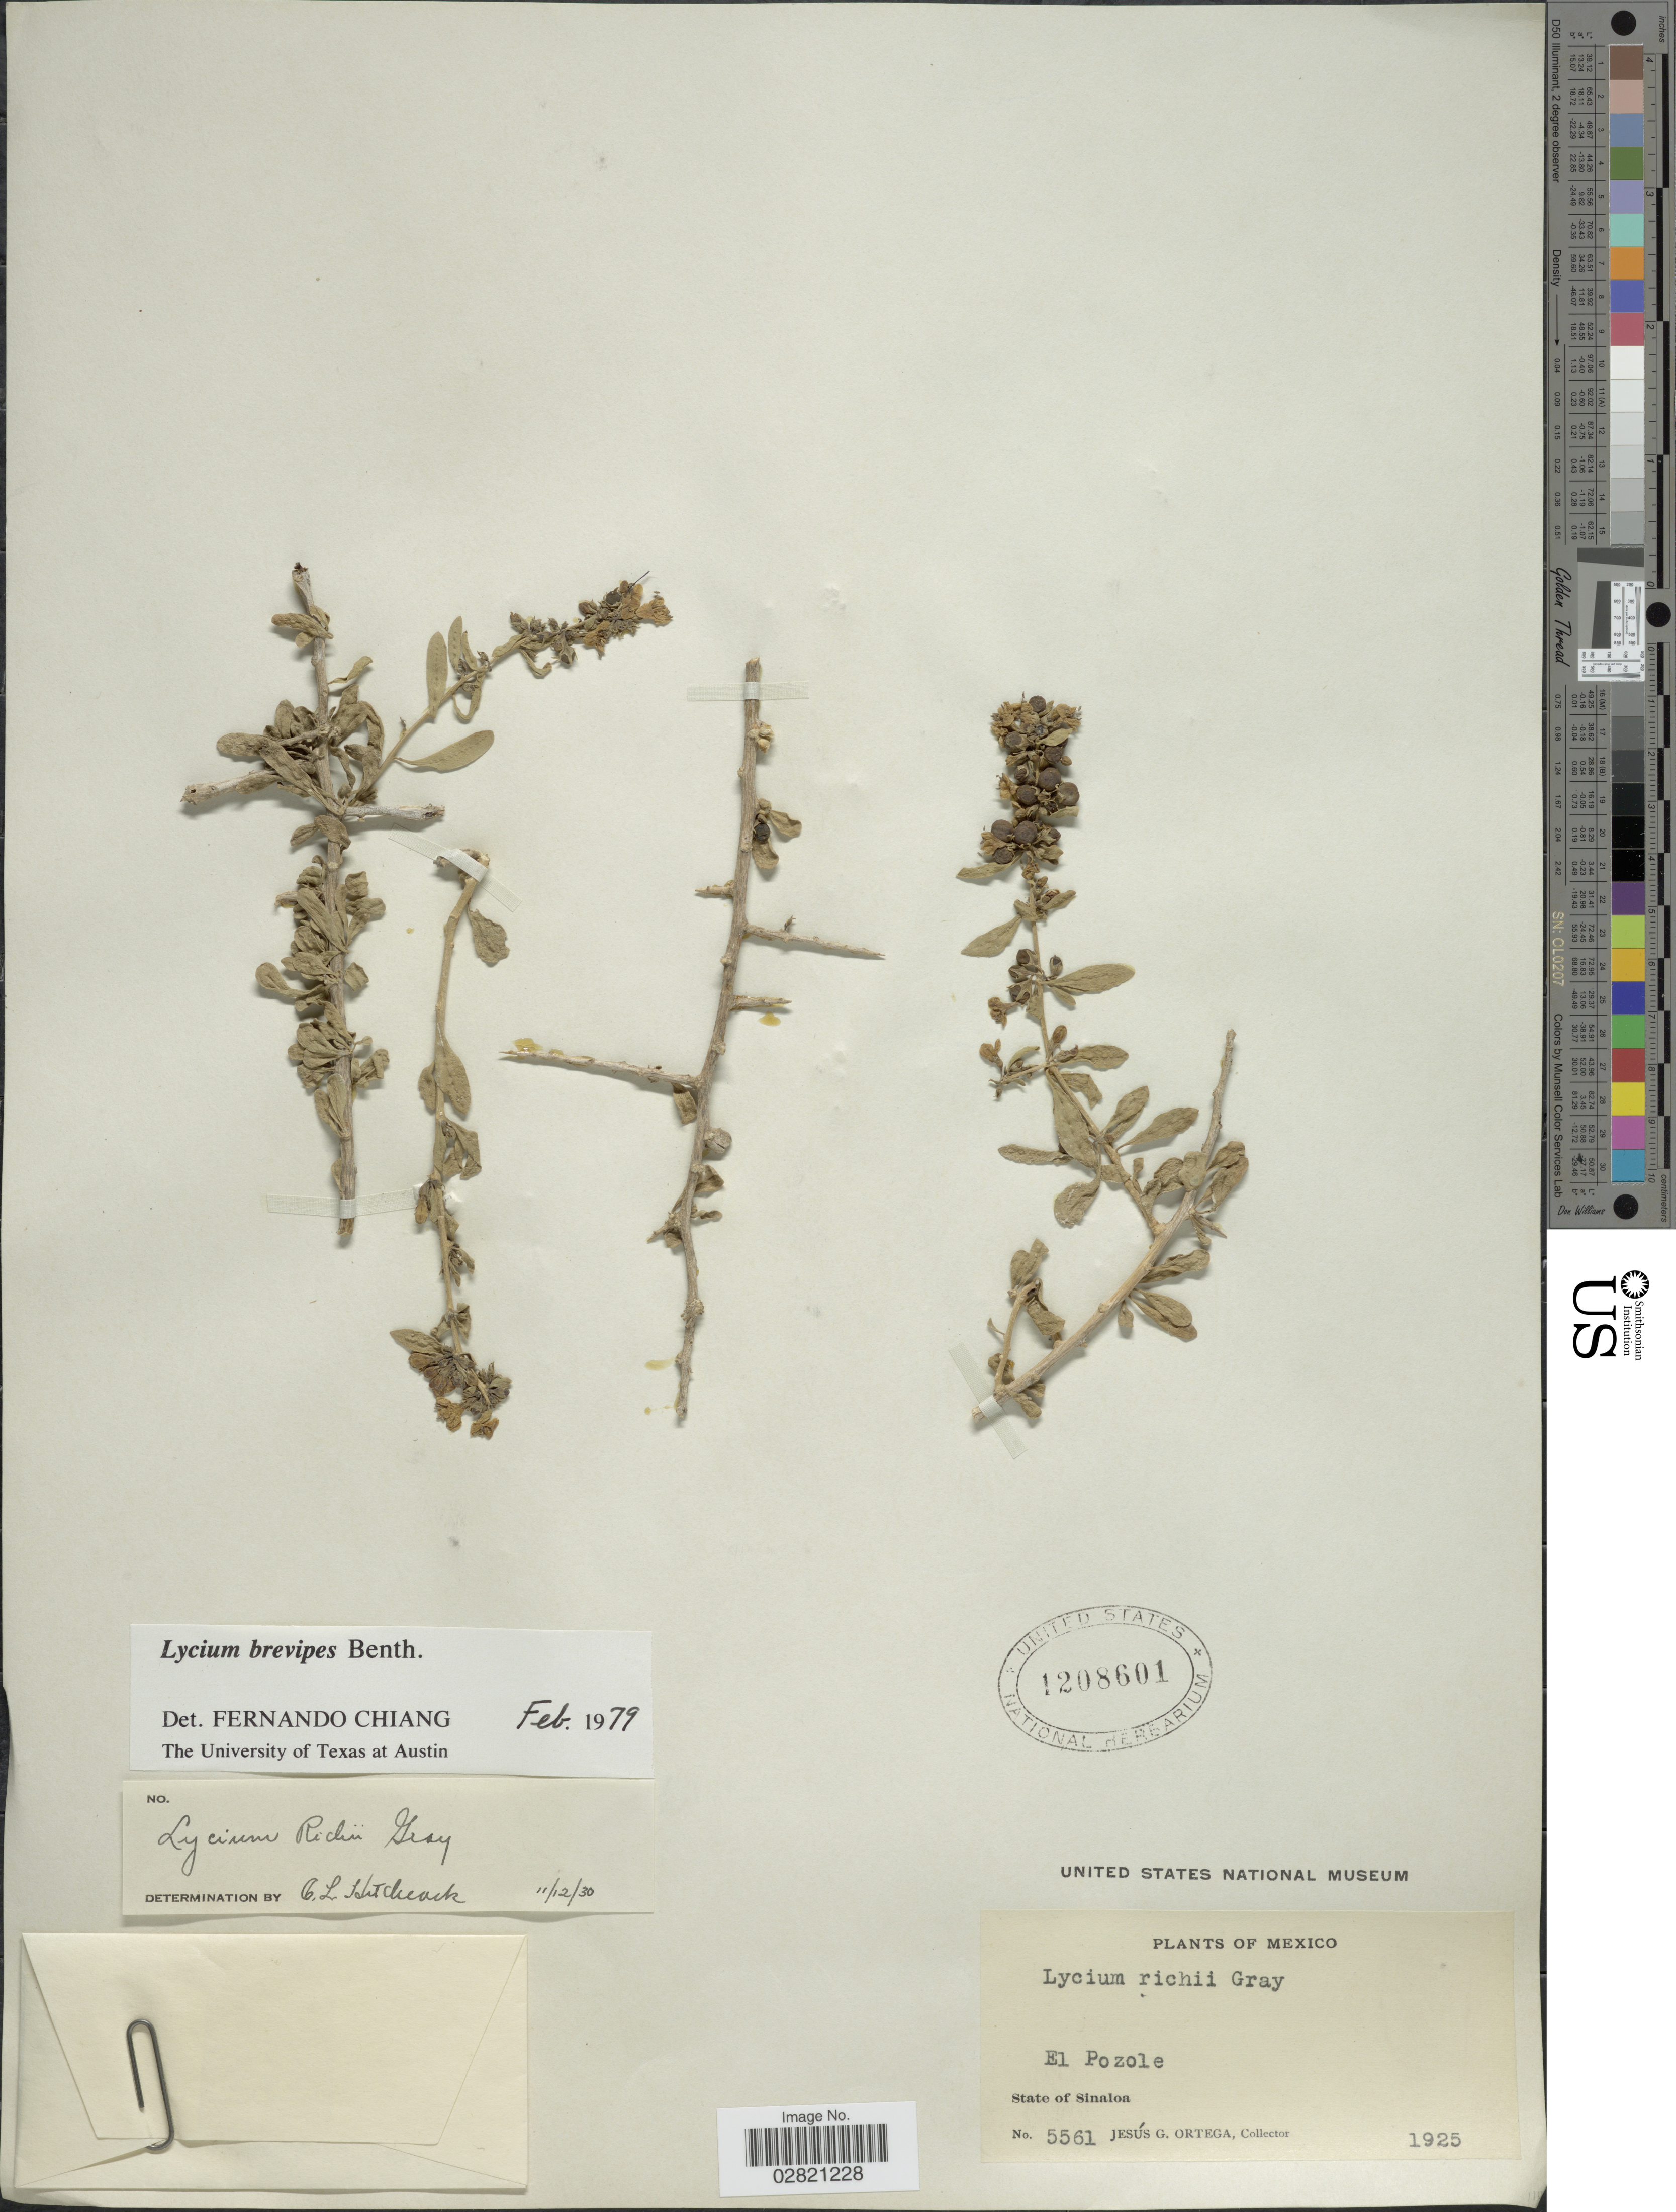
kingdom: Plantae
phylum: Tracheophyta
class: Magnoliopsida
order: Solanales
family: Solanaceae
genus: Lycium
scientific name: Lycium brevipes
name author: Benth.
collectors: J. Ortega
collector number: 5561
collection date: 1925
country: Mexico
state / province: Sinaloa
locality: El Pozole.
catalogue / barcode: US 1208601